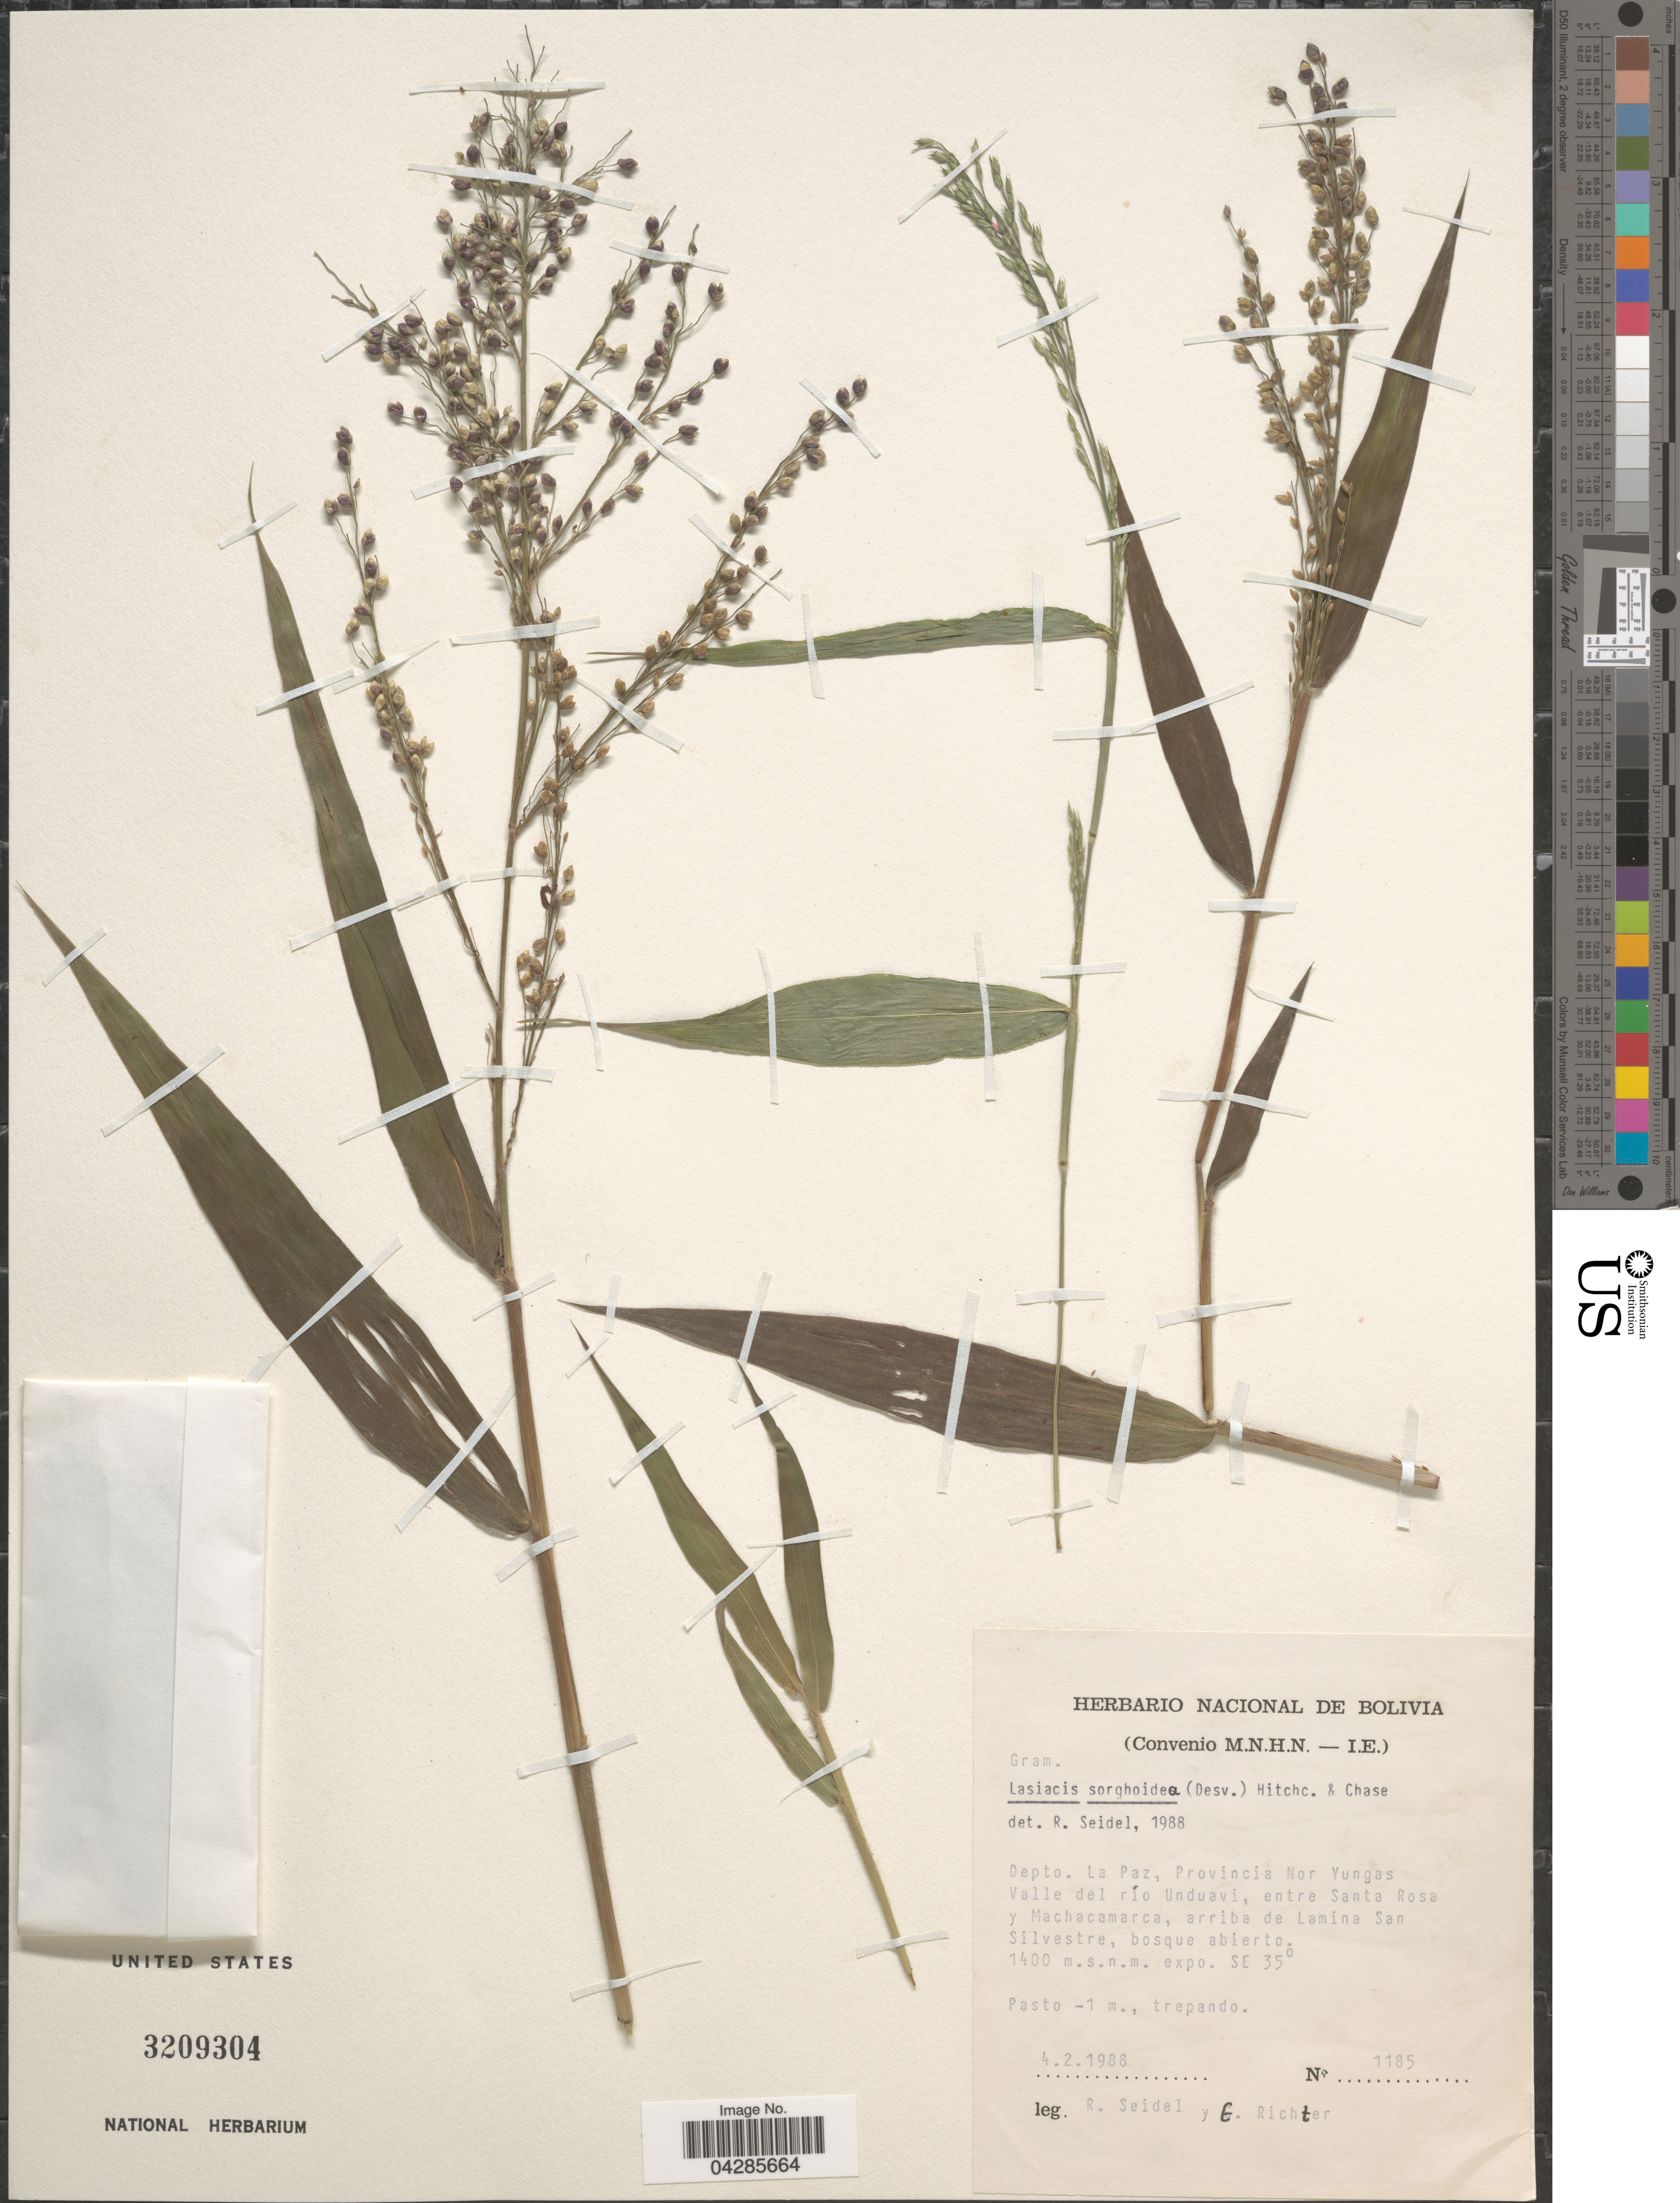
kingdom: Plantae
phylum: Tracheophyta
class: Liliopsida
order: Poales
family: Poaceae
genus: Lasiacis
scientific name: Lasiacis sorghoidea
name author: (Desv. ex Ham.) Hitchc. & Chase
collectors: R. Seidel & E. Richter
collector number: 1185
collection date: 1988-02-04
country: Bolivia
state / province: La Paz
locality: Depto. La Paz, Provincia Nor Yungas. Valle del río Unduavi, entre Santa Rosa y Machacamarca, arriba de Lamina San Silvestre. Expo. SE 35°.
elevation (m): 1400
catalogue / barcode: US 3209304